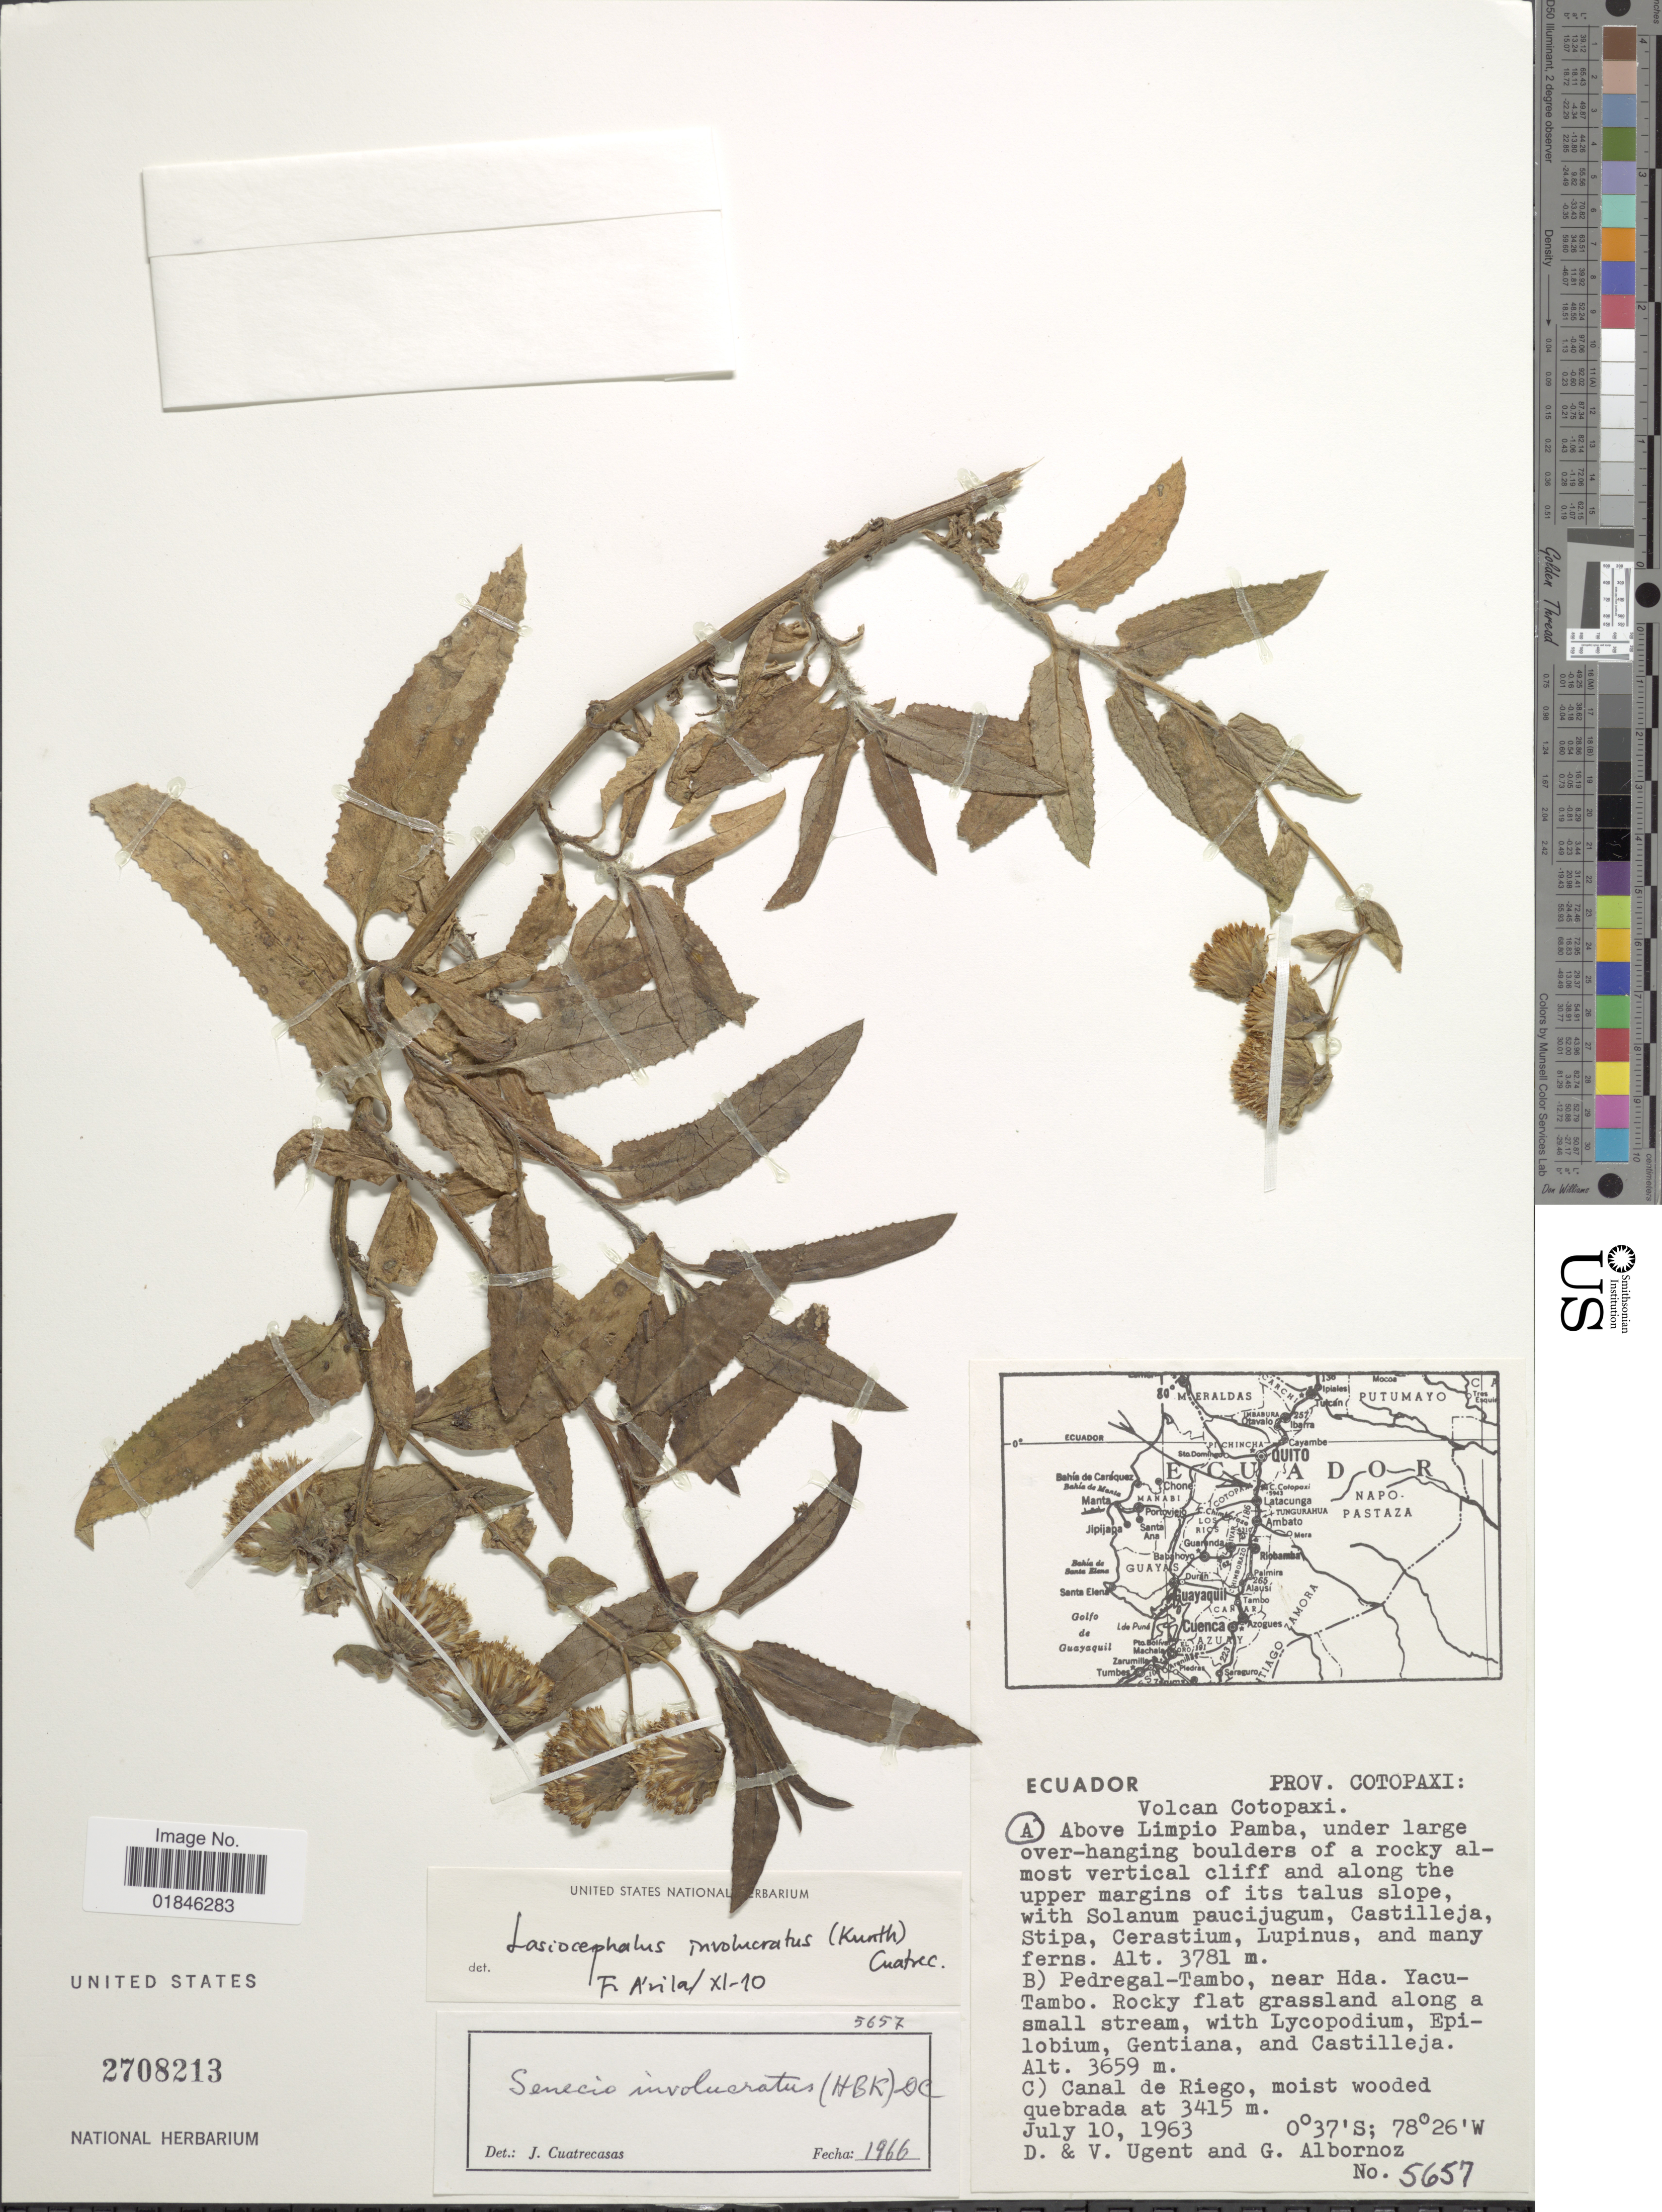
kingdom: Plantae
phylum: Tracheophyta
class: Magnoliopsida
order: Asterales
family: Asteraceae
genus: Senecio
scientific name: Senecio involucratus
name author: (Kunth) DC.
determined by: Salomon, Luciana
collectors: D. Ugent, V. Ugent & G. Albornoz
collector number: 5657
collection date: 1963-07-10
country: Ecuador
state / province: Cotopaxi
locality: Prov. Cotopaxi: Volcan Cotopaxi. Above Limpio Pamba, under large over-hanging boulders of a rocky almost vertical cliff and along the upper margins of its talus slope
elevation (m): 3781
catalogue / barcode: US 2708213